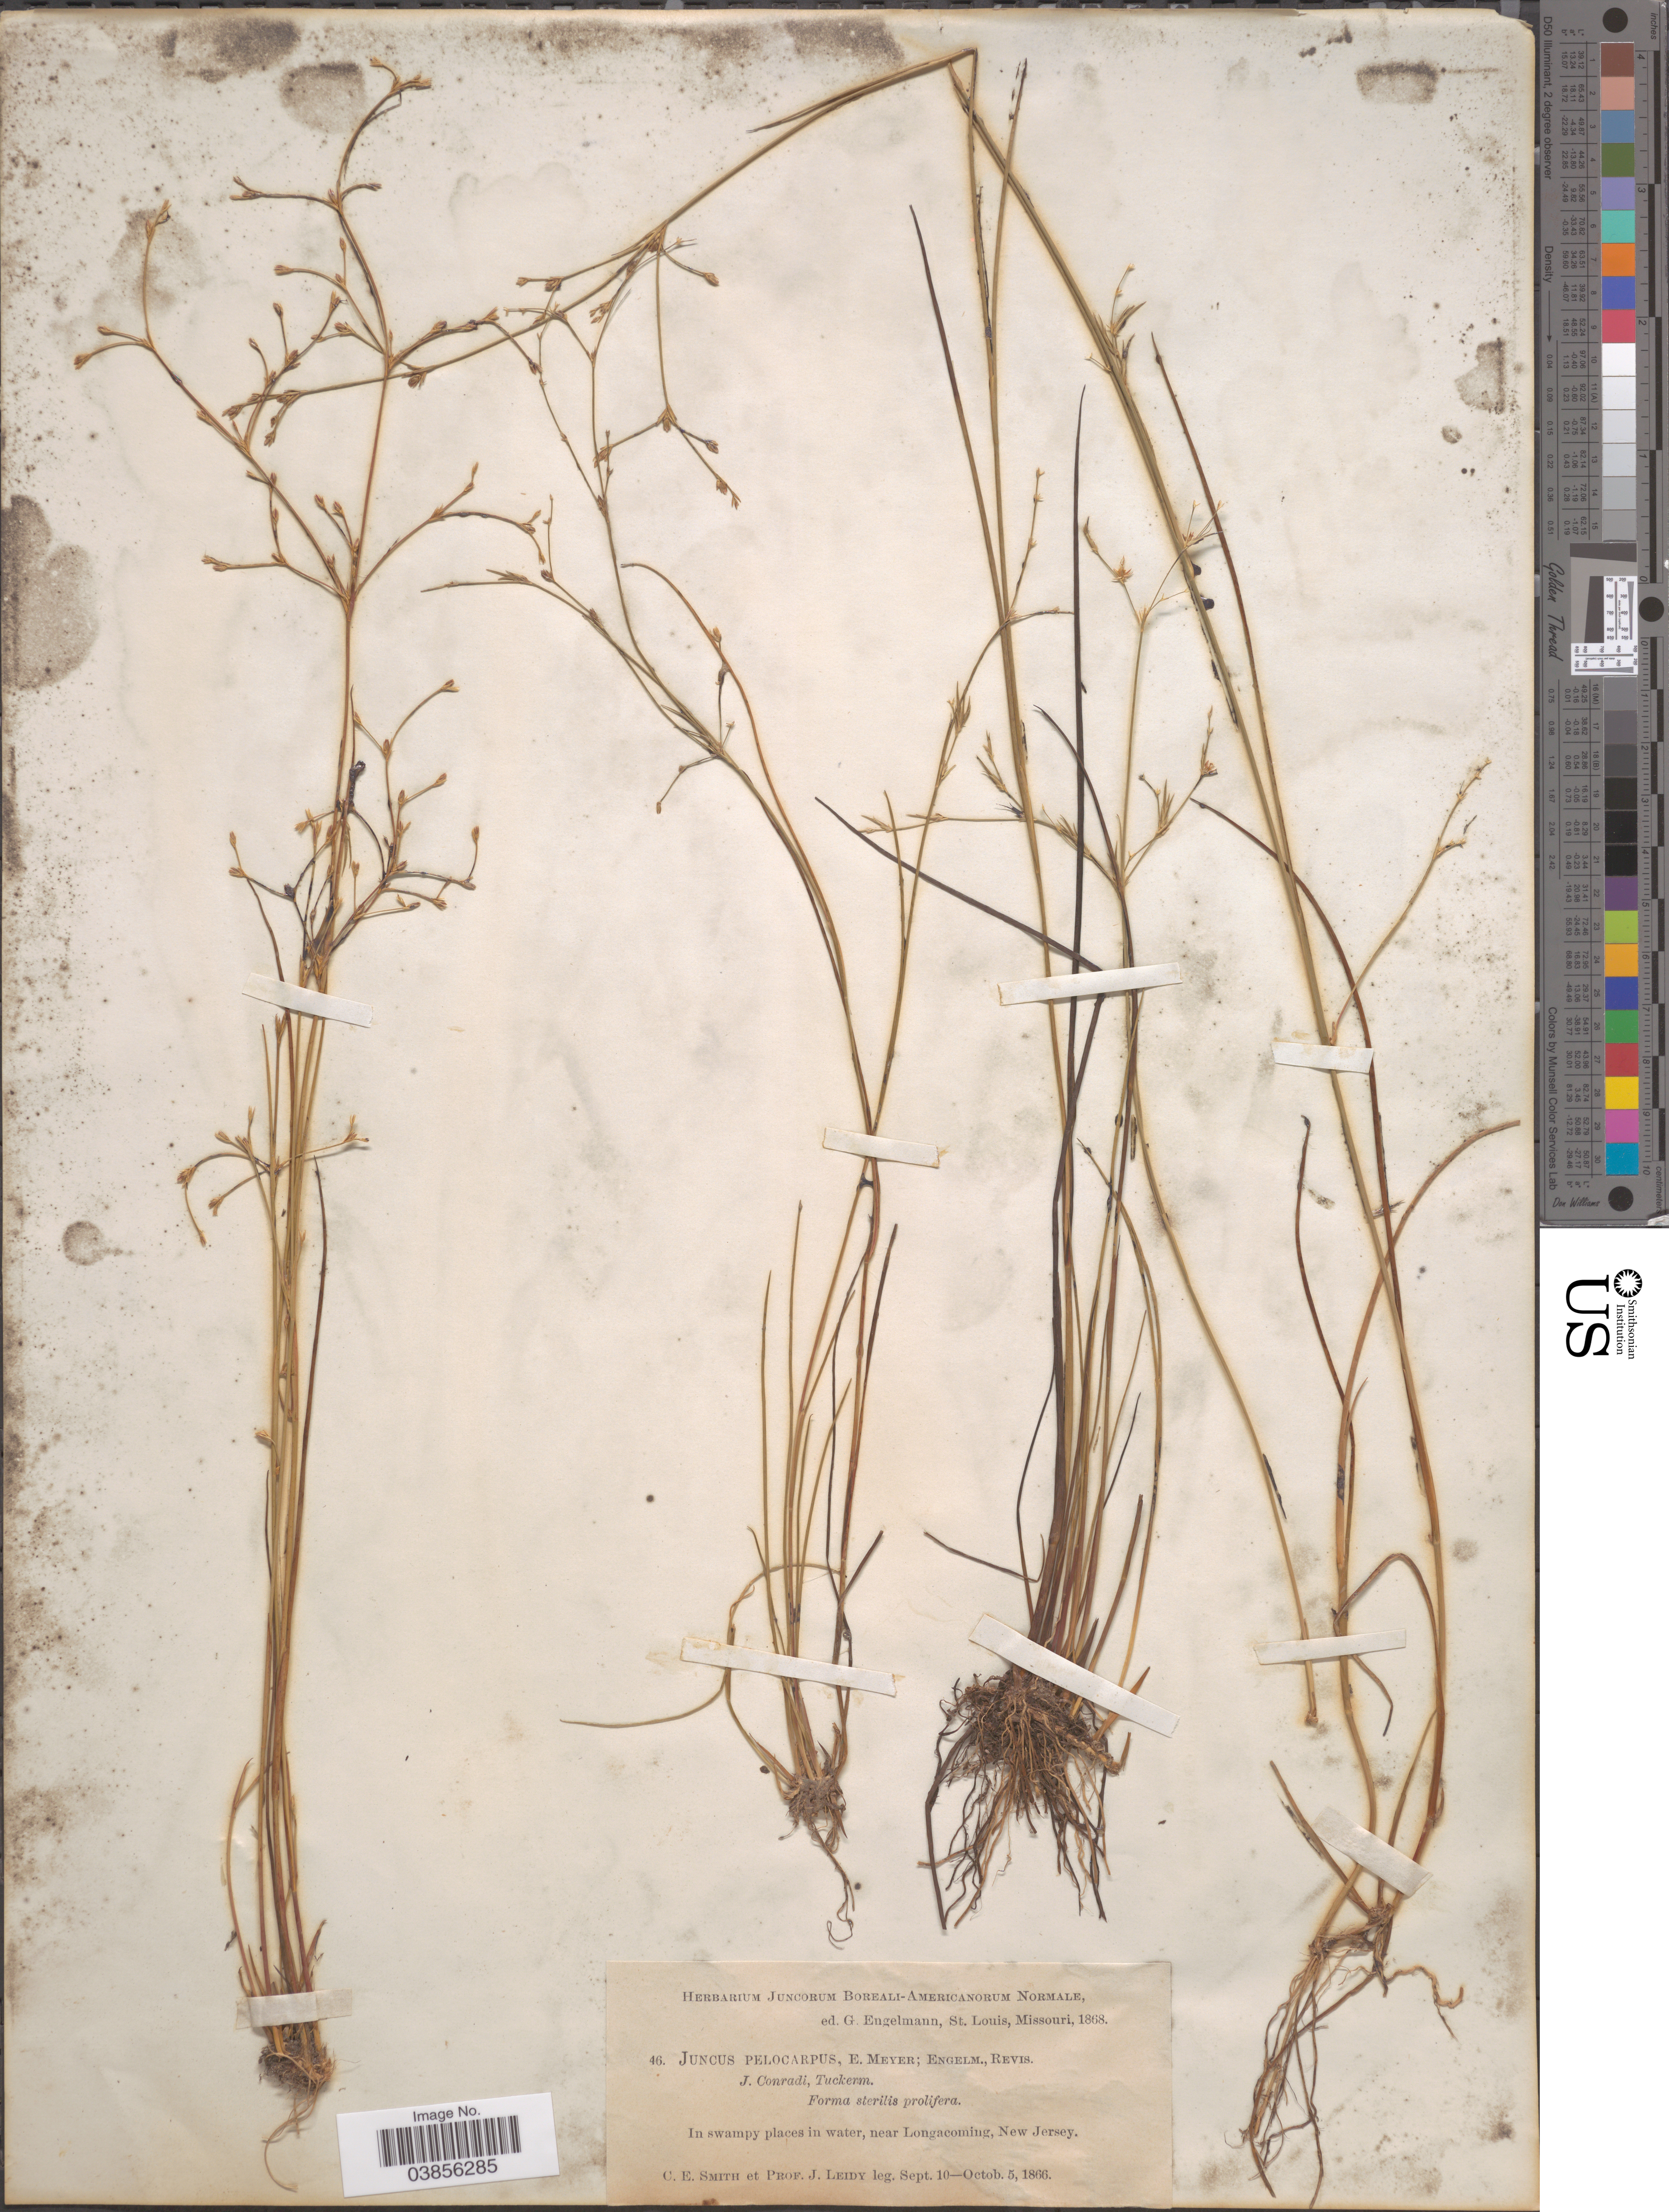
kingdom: Plantae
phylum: Tracheophyta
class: Liliopsida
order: Poales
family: Juncaceae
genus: Juncus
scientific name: Juncus pelocarpus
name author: E. Mey.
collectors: C. E. Smith Jr. & J. Leidy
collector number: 46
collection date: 1866-09-10/1866-10-05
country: United States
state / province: New Jersey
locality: Near Longacoming.